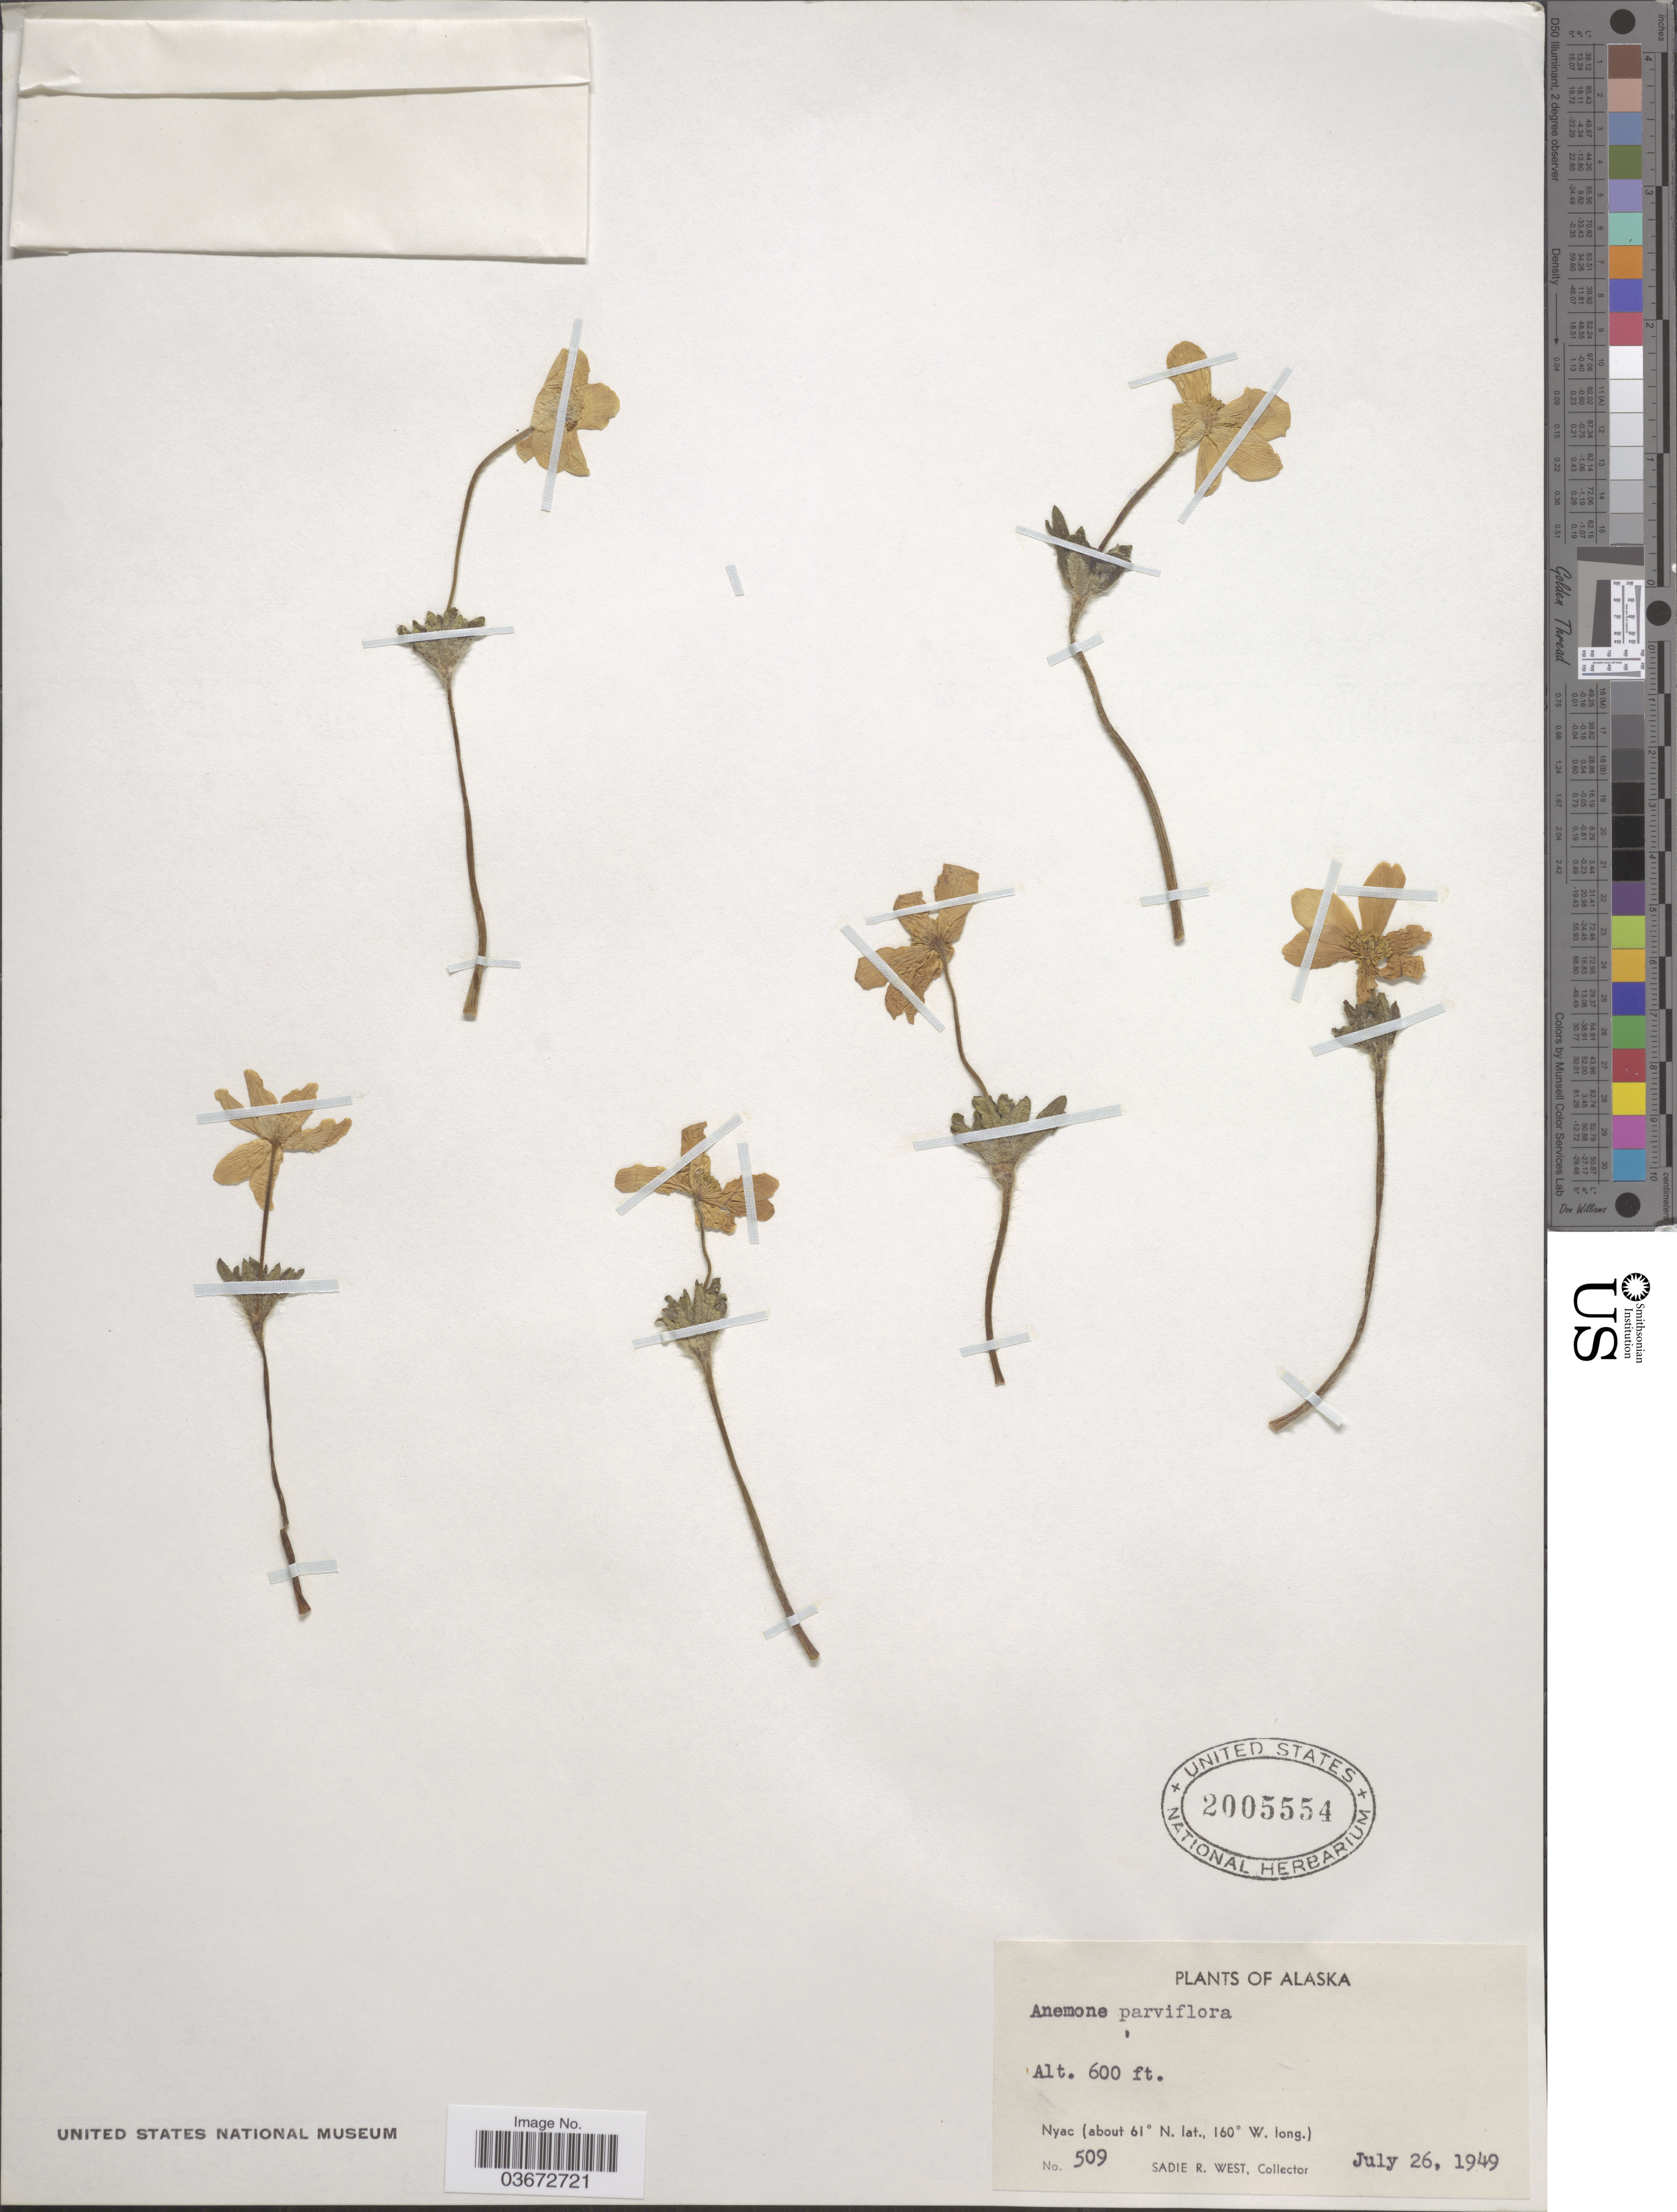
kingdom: Plantae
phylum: Tracheophyta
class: Magnoliopsida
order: Ranunculales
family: Ranunculaceae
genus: Anemone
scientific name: Anemone parviflora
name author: Michx.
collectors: S. R. West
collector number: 509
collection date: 1949-07-26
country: United States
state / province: Alaska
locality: Nyac.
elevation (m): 183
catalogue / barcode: US 2005554